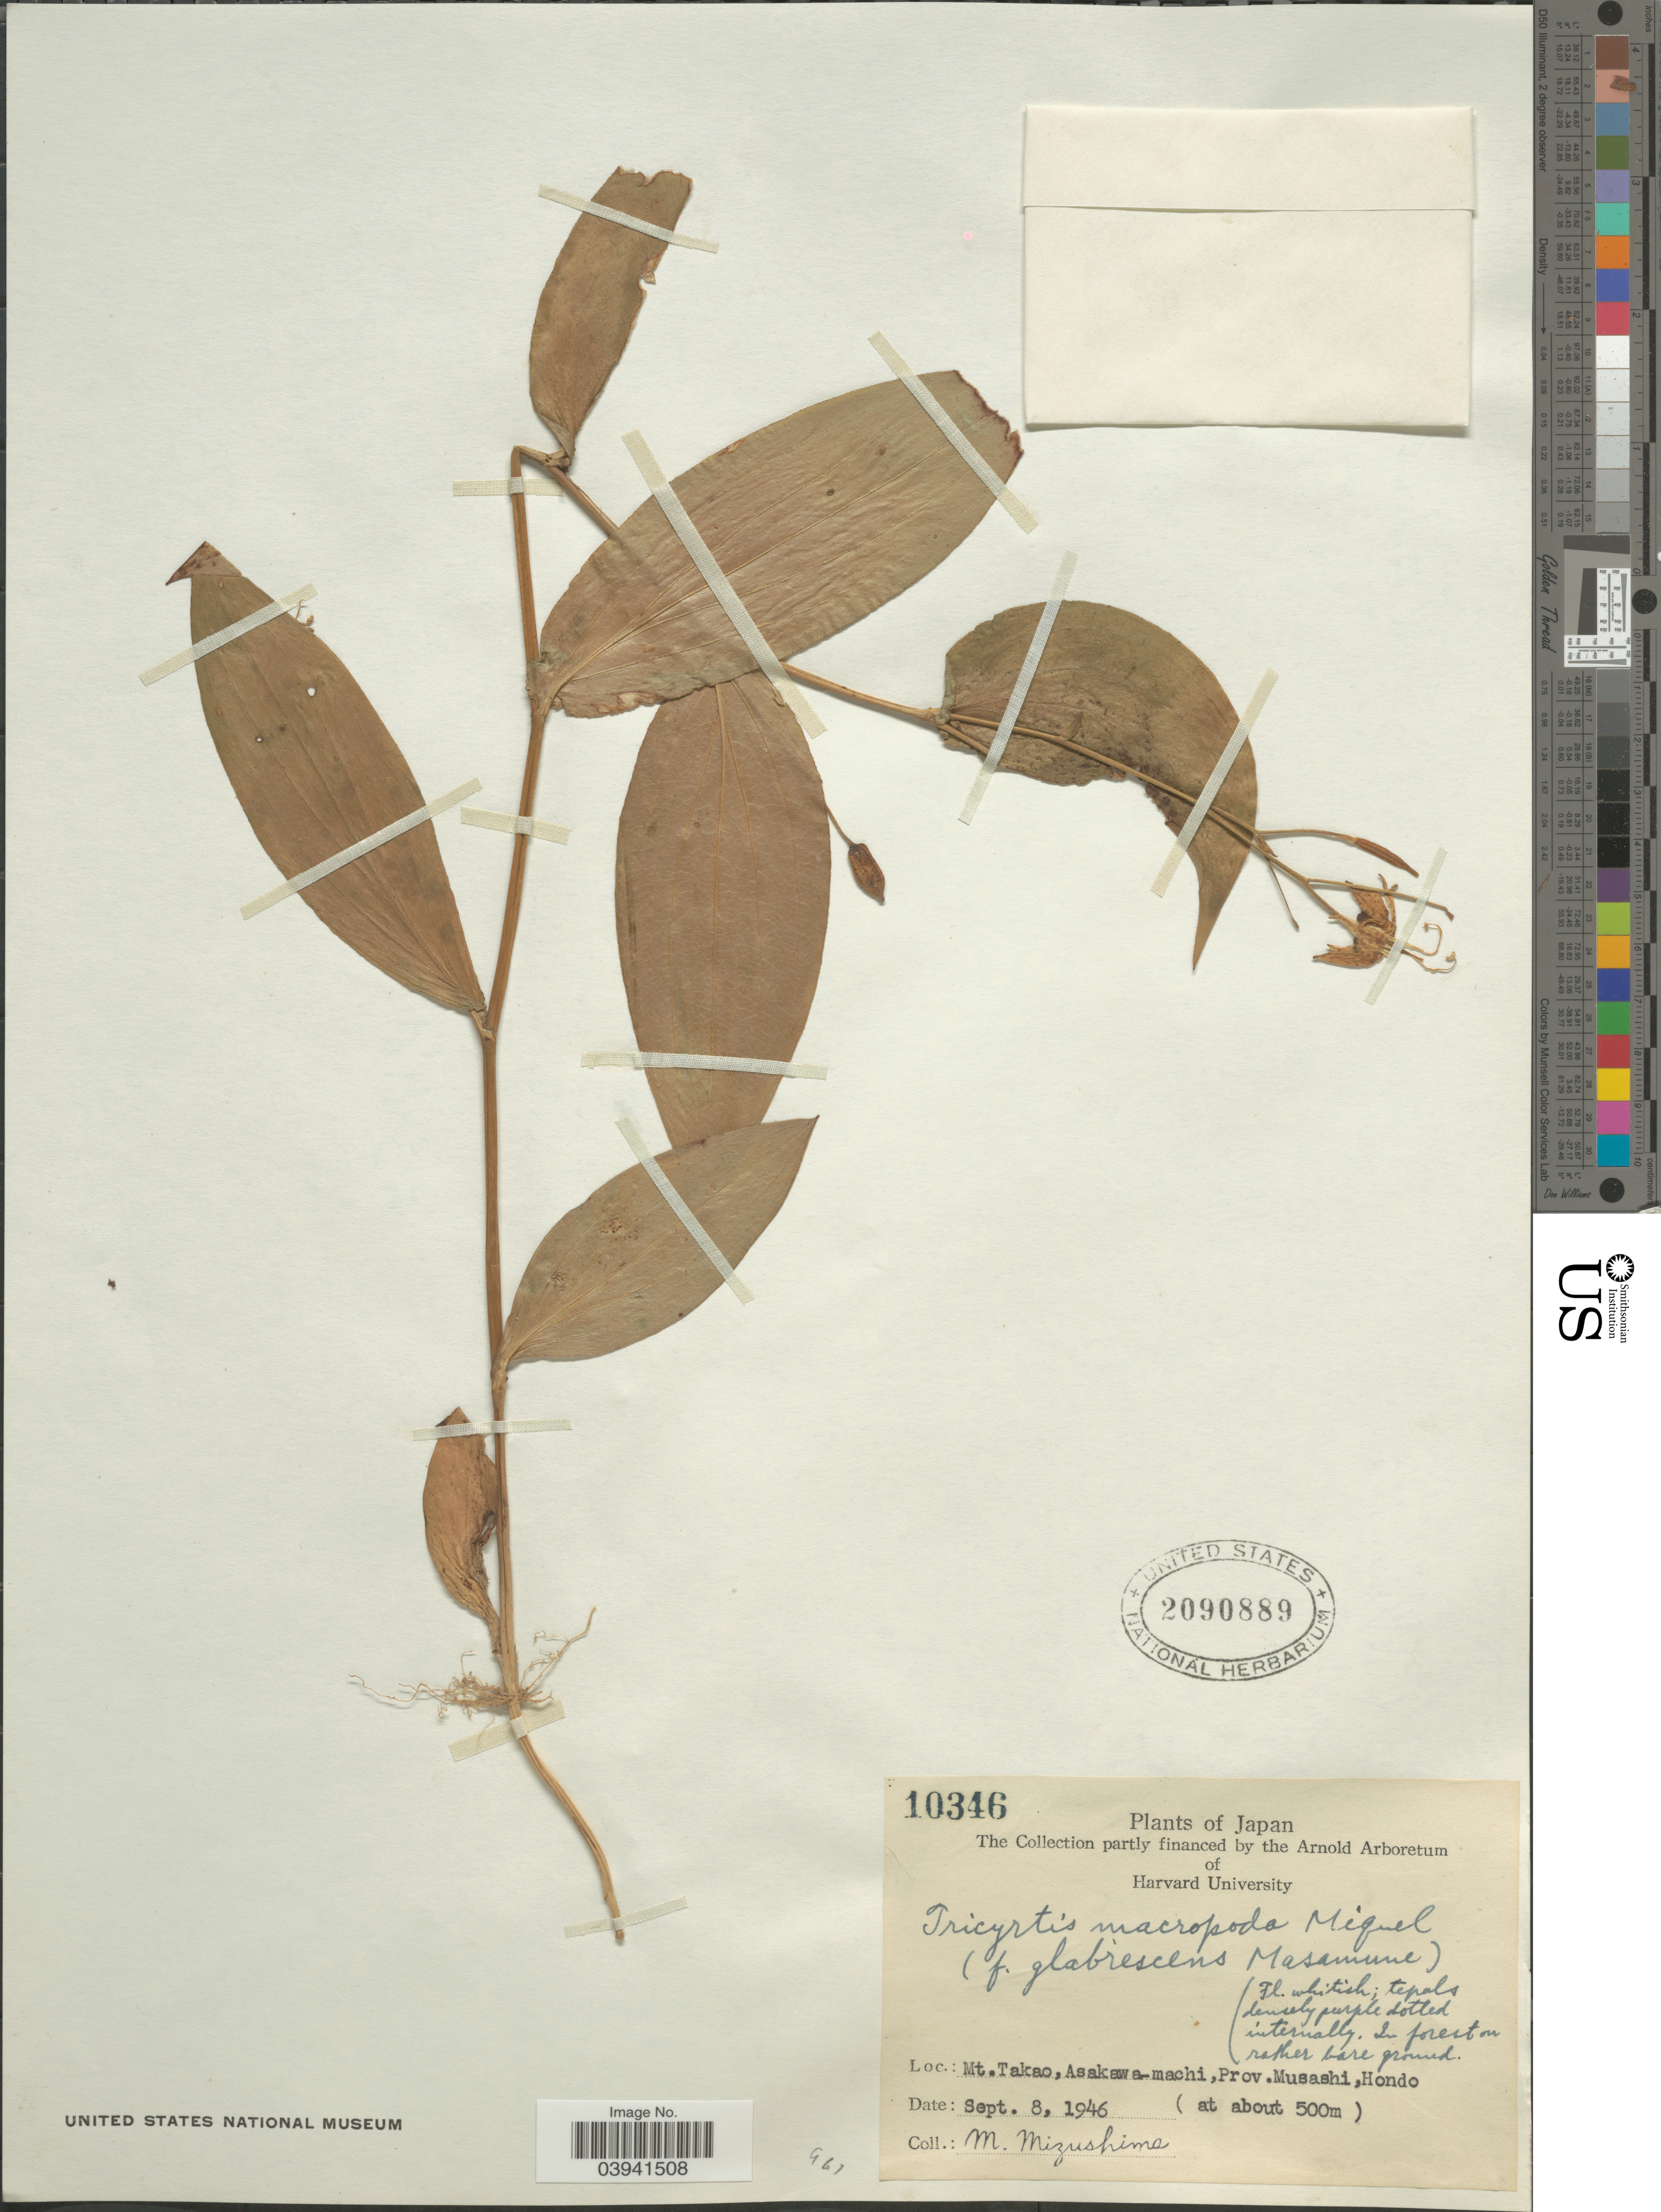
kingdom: Plantae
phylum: Tracheophyta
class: Liliopsida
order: Liliales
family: Liliaceae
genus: Tricyrtis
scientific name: Tricyrtis macropoda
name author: Miq.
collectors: M. Mizushima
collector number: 10346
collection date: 1946-09-08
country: Japan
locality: Mt. Takao, Asakawa-machi, Prov. Musashi, Hondo.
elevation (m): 500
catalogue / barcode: US 2090889